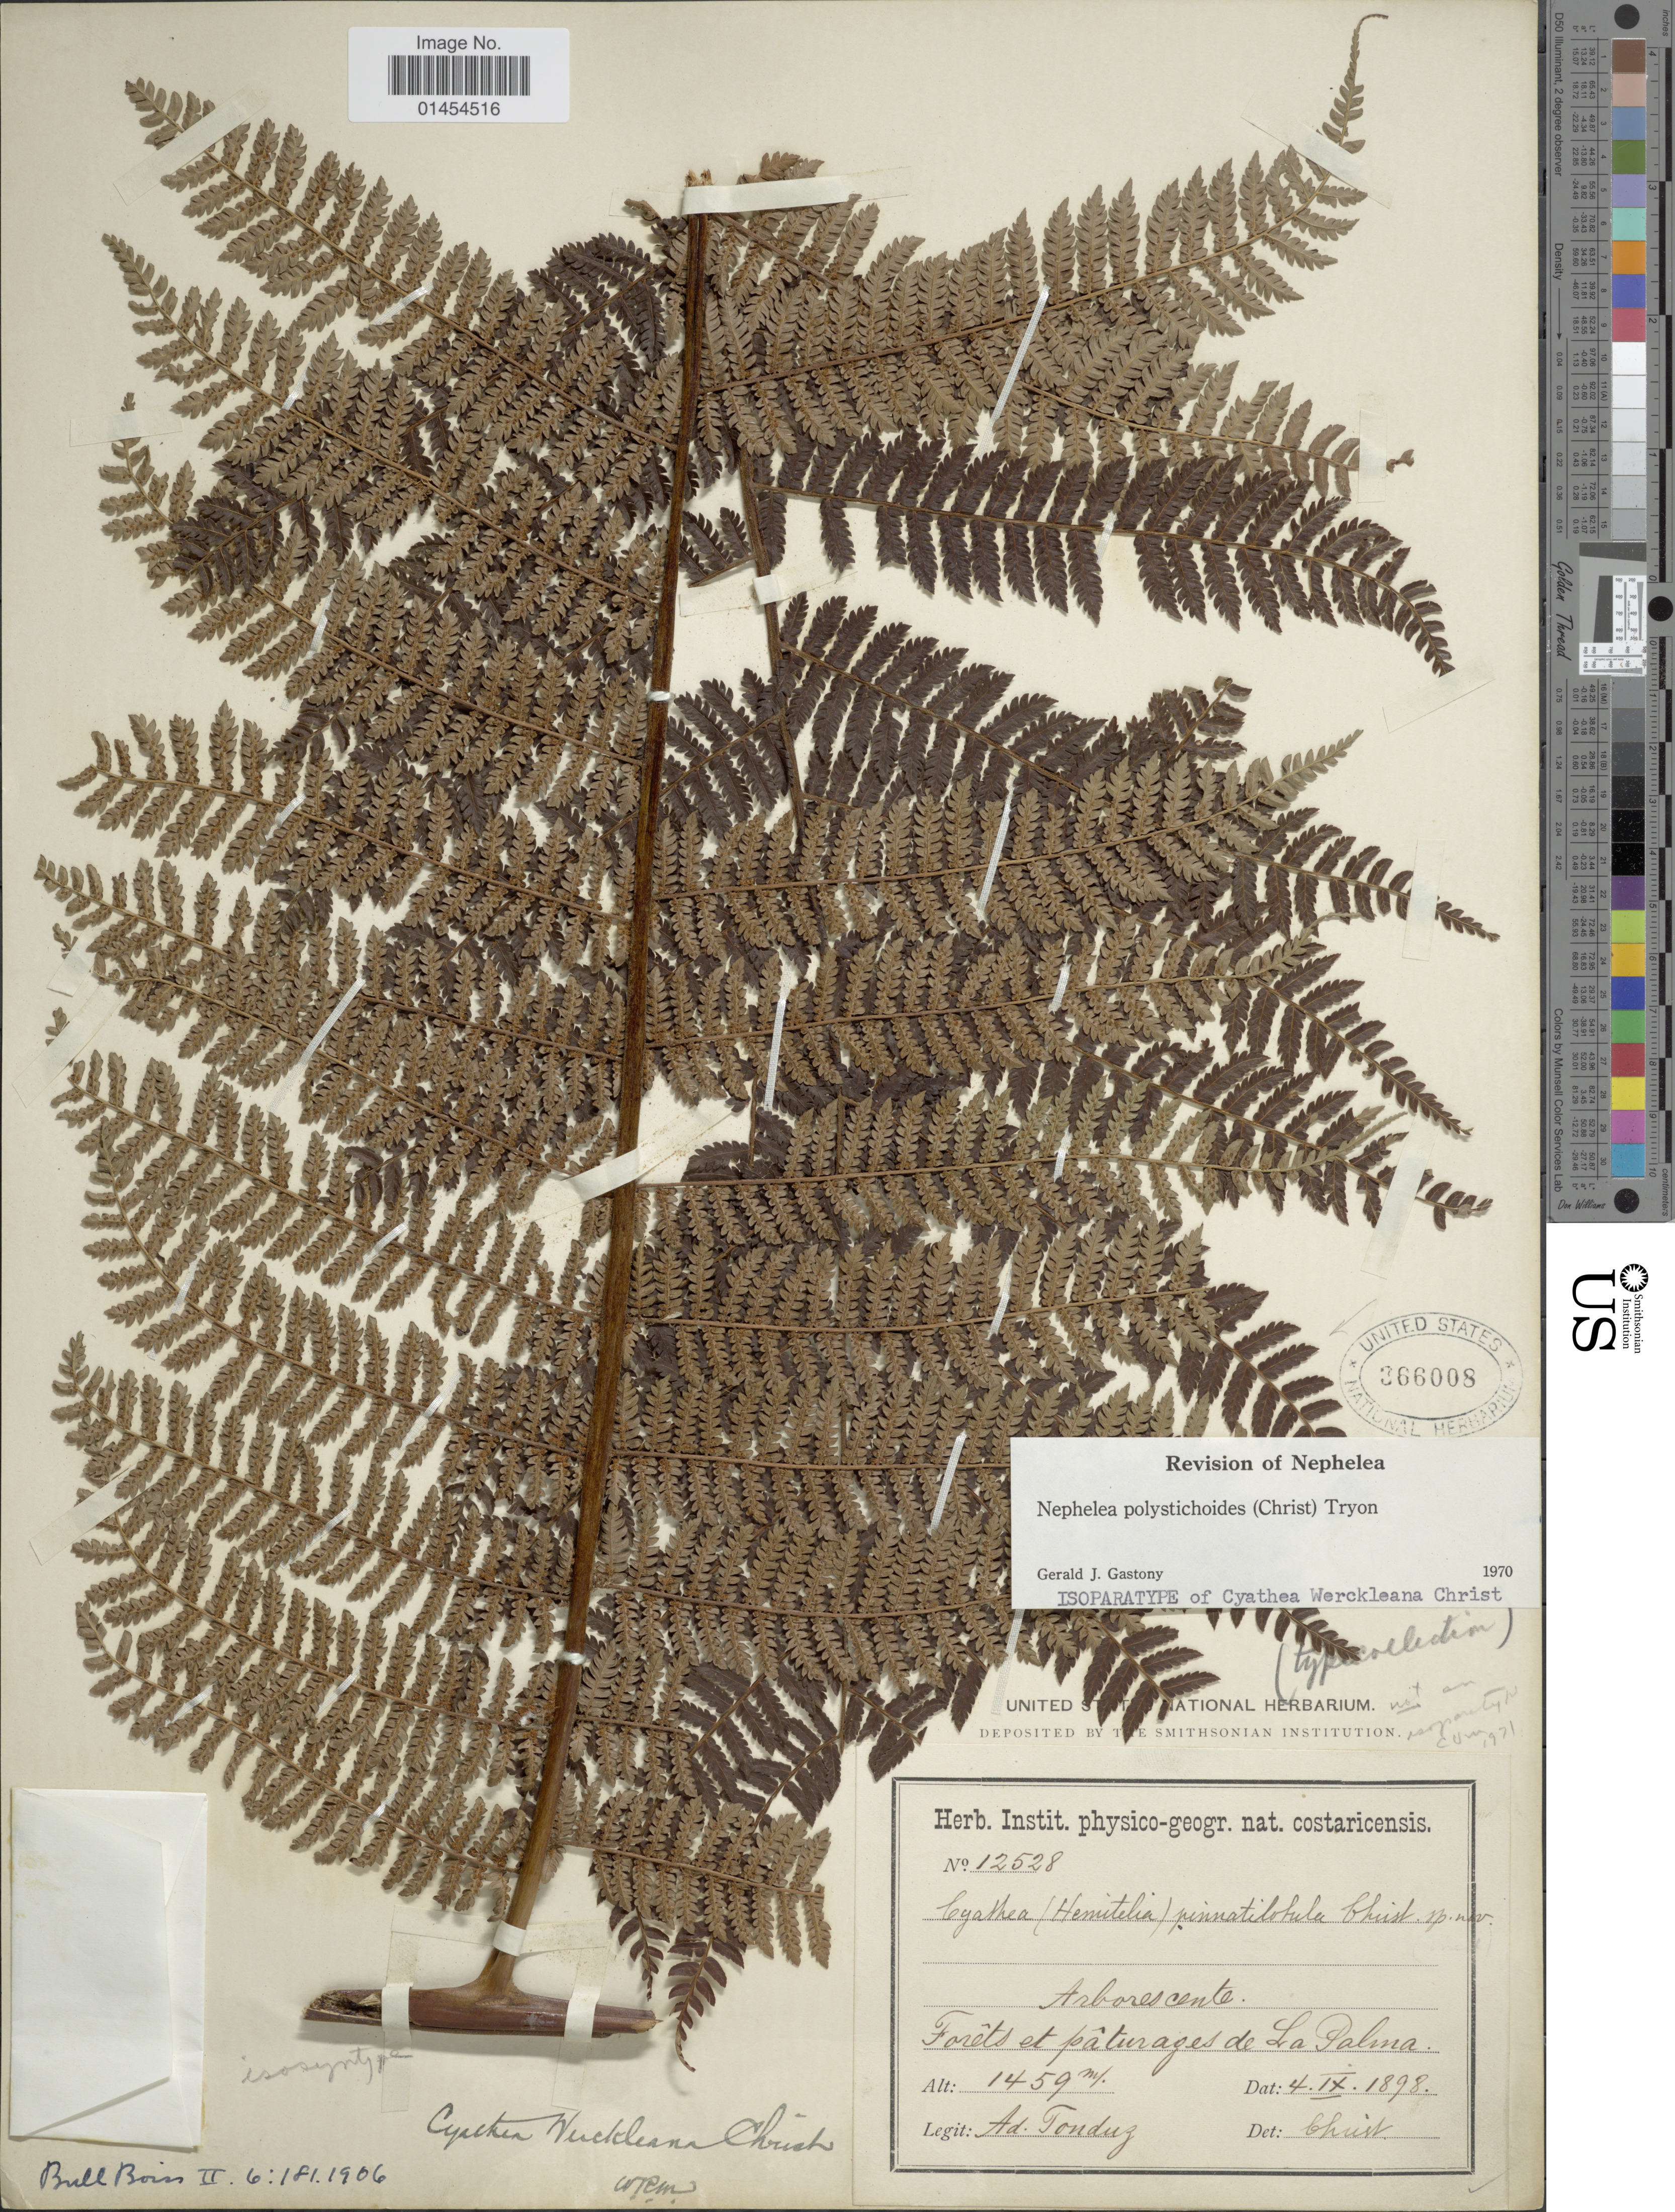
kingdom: Plantae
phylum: Tracheophyta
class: Polypodiopsida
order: Cyatheales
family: Cyatheaceae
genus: Alsophila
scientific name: Alsophila polystichoides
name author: Christ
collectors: A. Tonduz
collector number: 12528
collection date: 1898-09-04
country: Costa Rica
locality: Forêts et pâturages de La Palma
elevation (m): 1459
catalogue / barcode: US 366008